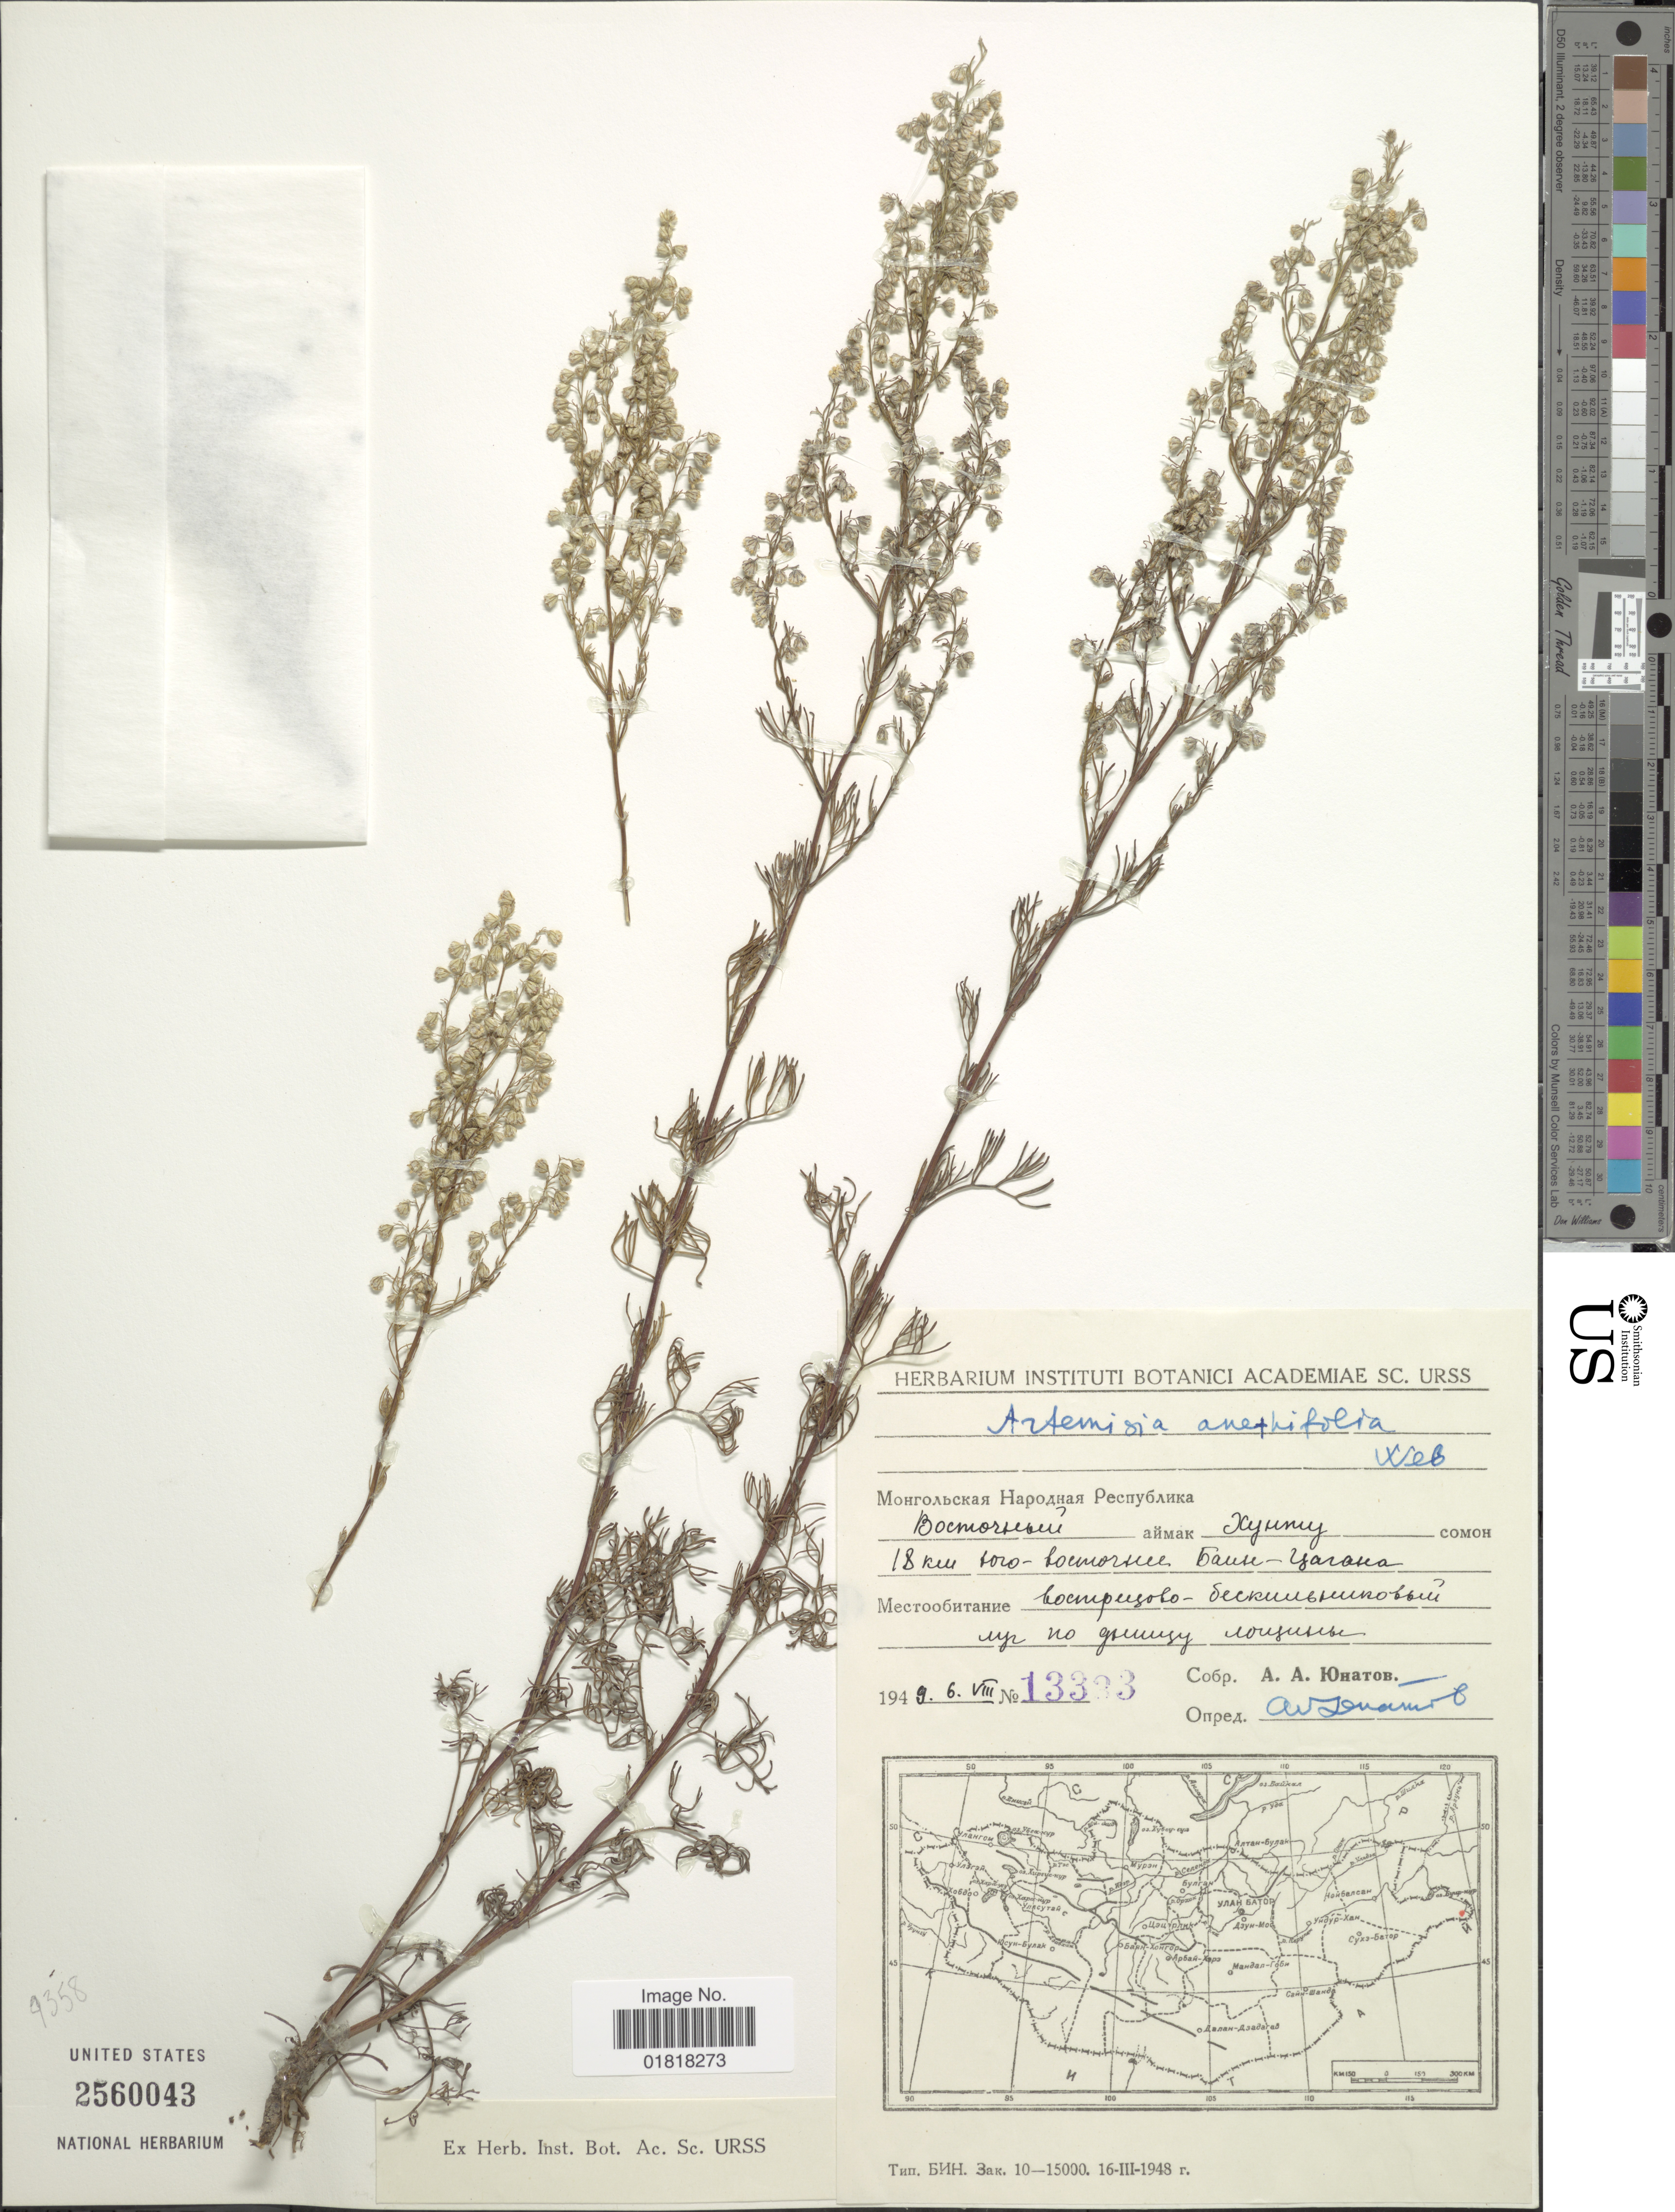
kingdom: Plantae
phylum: Tracheophyta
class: Magnoliopsida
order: Asterales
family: Asteraceae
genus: Artemisia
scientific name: Artemisia anethifolia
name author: G.H. Weber ex Stechm.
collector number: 13333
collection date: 1949-08-06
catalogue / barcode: US 2560043